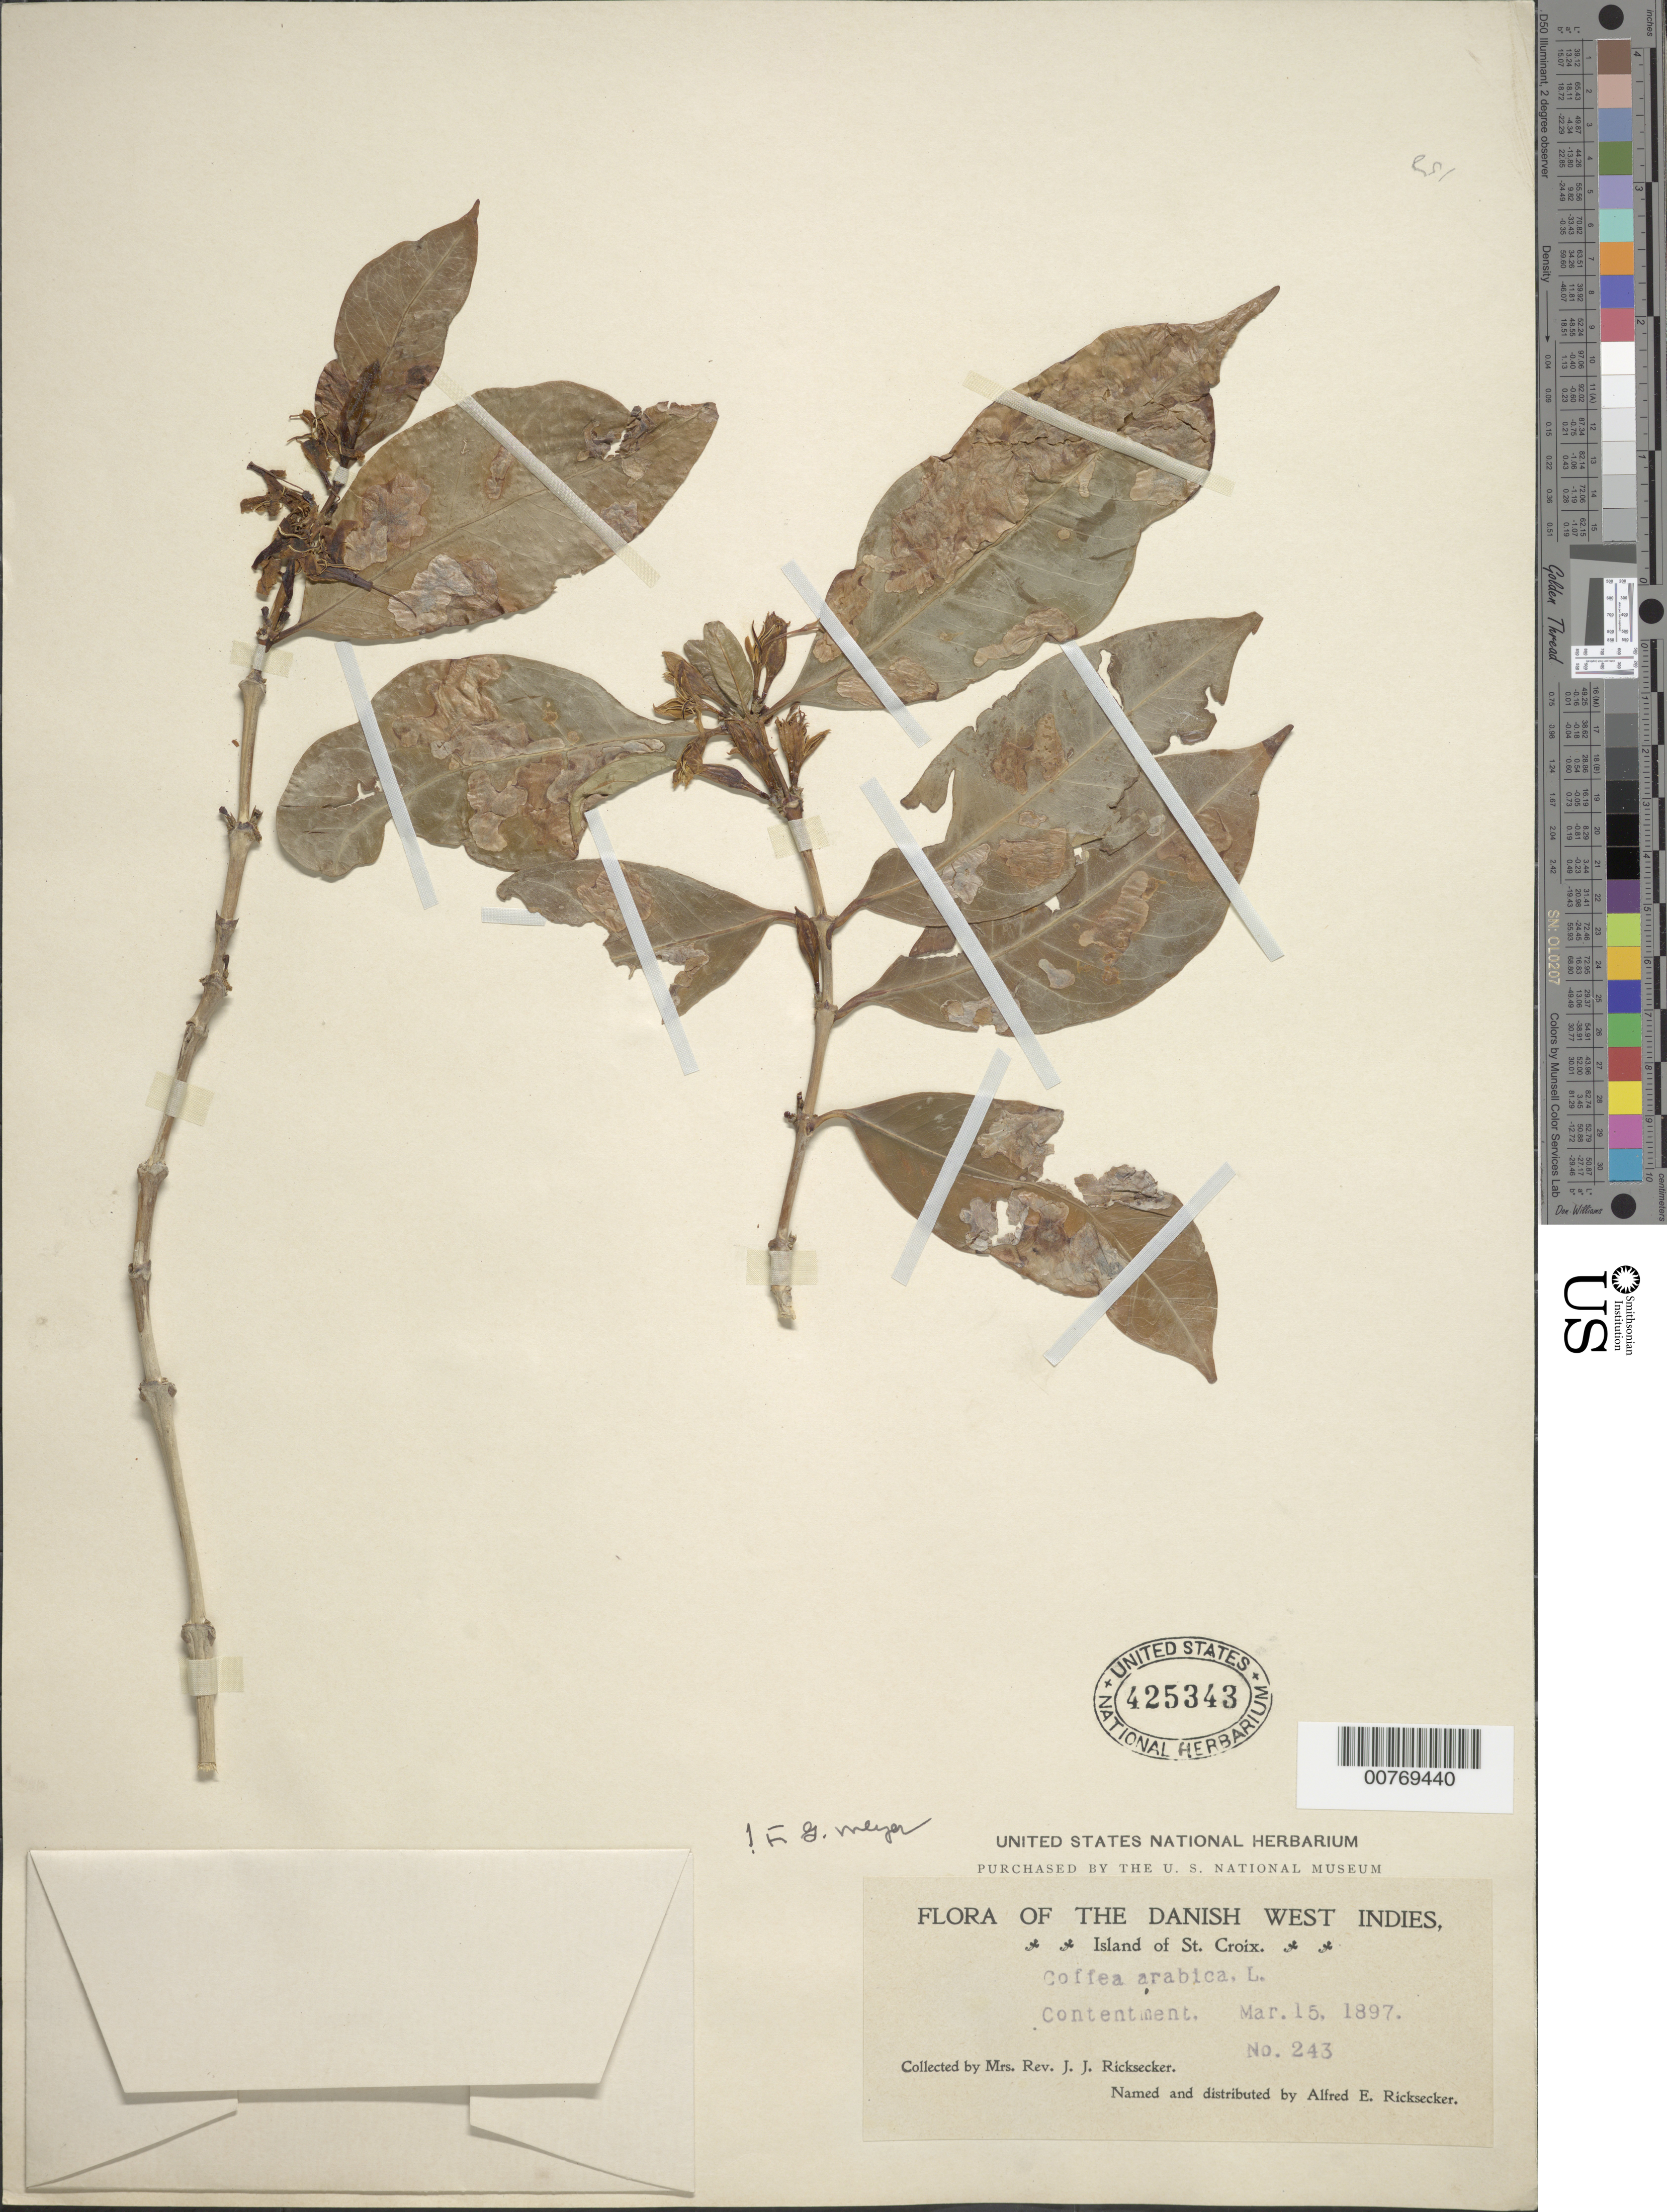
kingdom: Plantae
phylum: Tracheophyta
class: Magnoliopsida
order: Gentianales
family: Rubiaceae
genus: Coffea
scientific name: Coffea arabica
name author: L.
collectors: L. A. Ricksecker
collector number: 243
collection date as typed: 15 Mar 1897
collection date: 1897-03-15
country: U.S. Virgin Islands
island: St. Croix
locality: Contentment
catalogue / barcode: US 425343